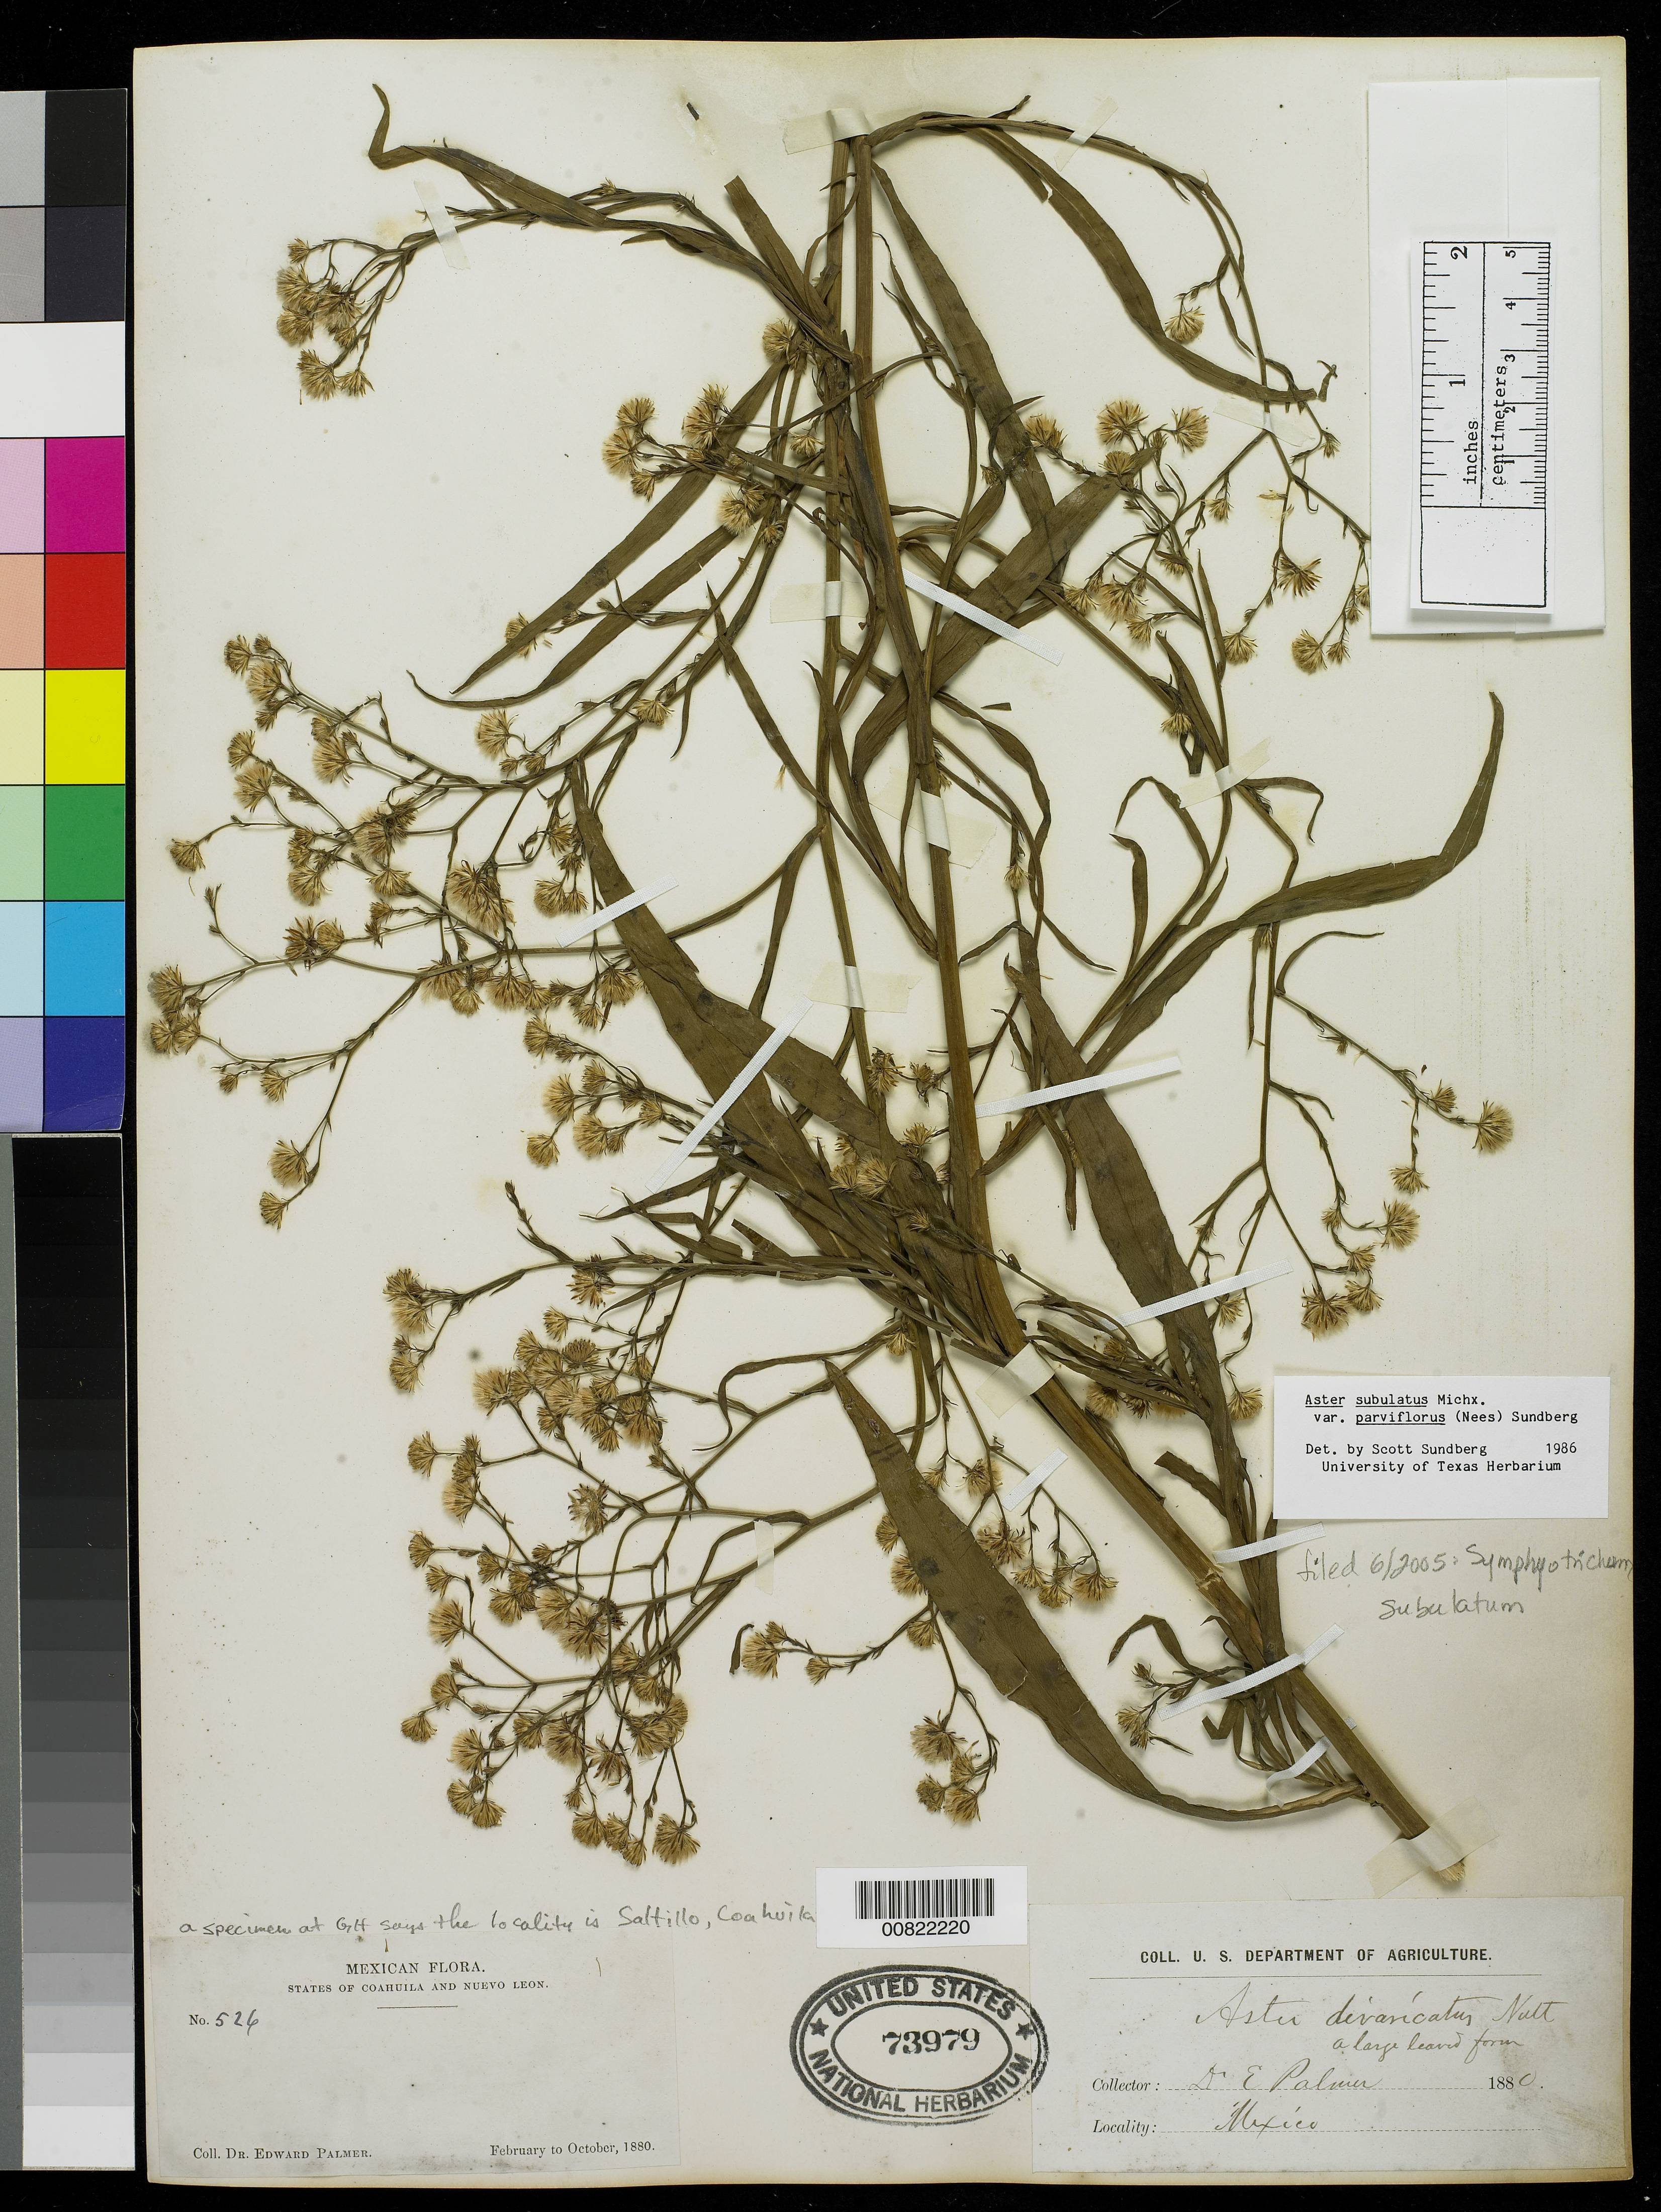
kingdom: Plantae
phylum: Tracheophyta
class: Magnoliopsida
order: Asterales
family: Asteraceae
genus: Symphyotrichum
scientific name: Symphyotrichum subulatum var. parviflorum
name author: (Nees) S.D. Sundb.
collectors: E. Palmer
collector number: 526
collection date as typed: Feb 1880 to -- Oct 1880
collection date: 1880-02/1880-10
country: Mexico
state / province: Coahuila / Nuevo León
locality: States of Coahuila and Nuevo León.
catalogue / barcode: US 73979